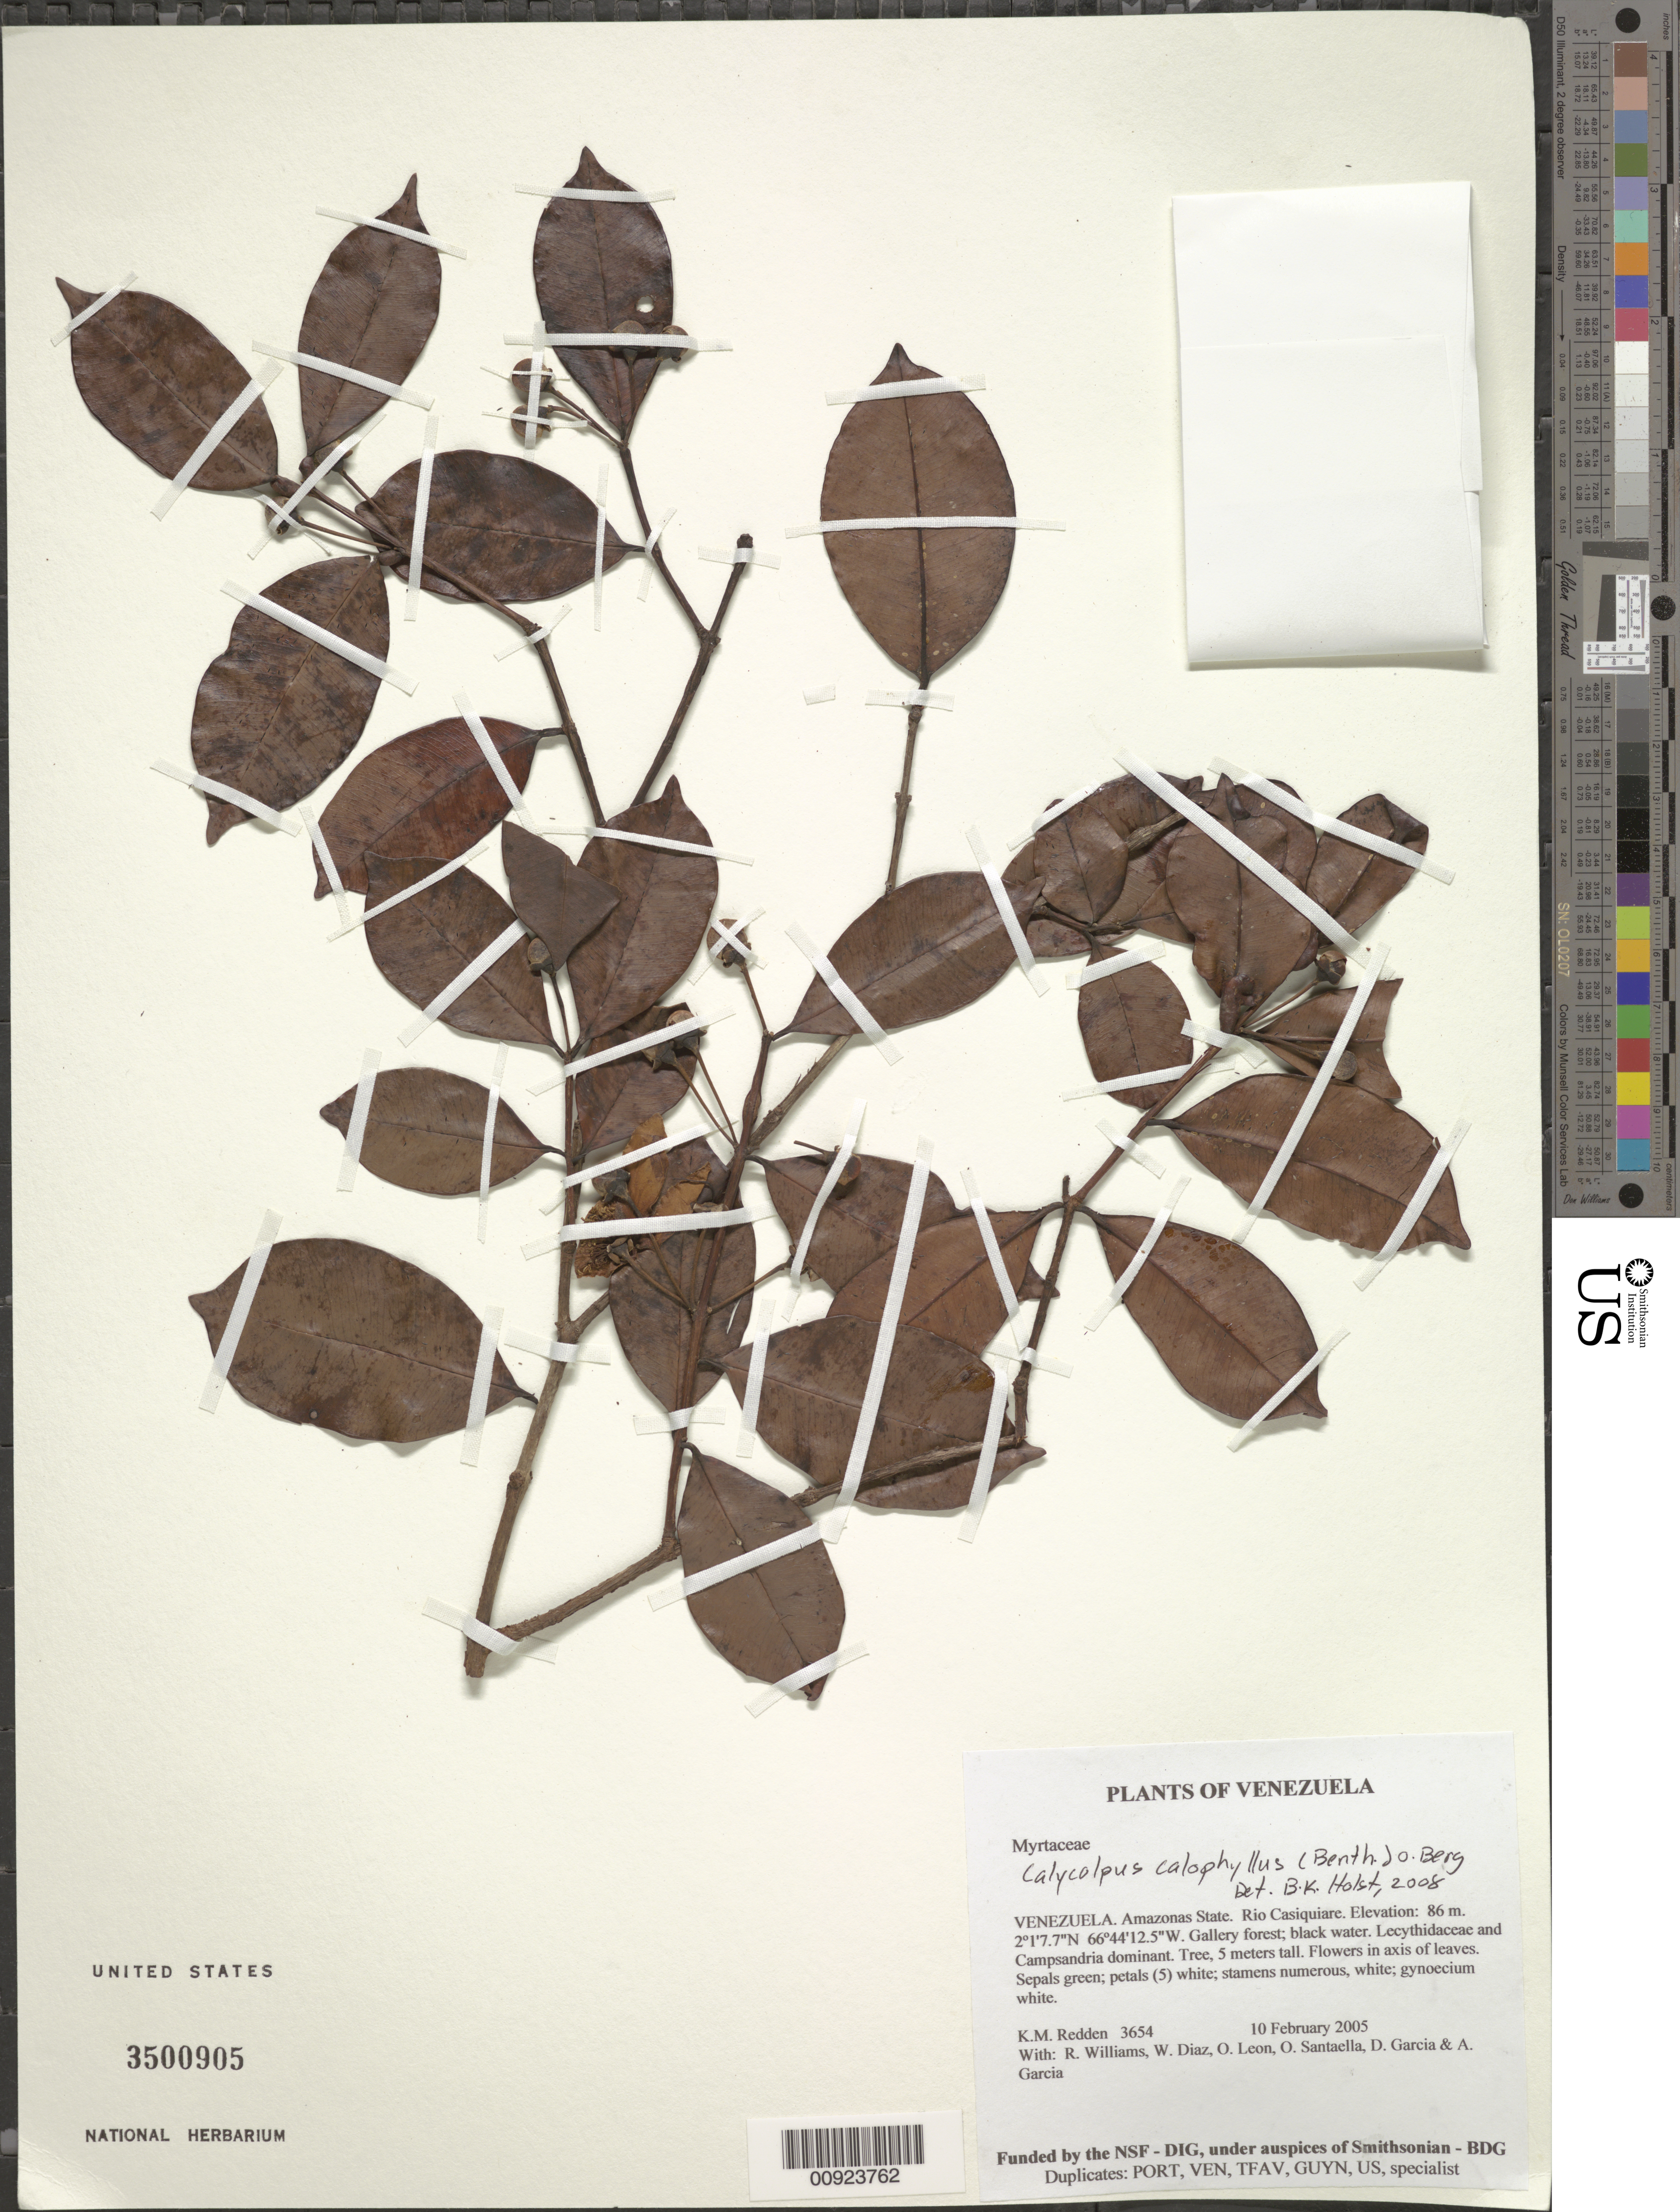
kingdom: Plantae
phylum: Tracheophyta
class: Magnoliopsida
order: Myrtales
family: Myrtaceae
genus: Calycolpus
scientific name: Calycolpus calophyllus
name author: (Kunth) O. Berg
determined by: Holst, Bruce K.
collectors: K. M. Redden, R. Williams, W. Díaz P., O. León, O. Santaella, D. Garcia & A. Garcia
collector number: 3654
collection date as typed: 10 February 2005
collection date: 2005-02-10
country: Venezuela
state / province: Amazonas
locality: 23 - Rio Casiquiare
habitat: Gallery forest; black water. Lecythidaceae and Campsiandra dominant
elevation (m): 86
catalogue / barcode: US 3500905